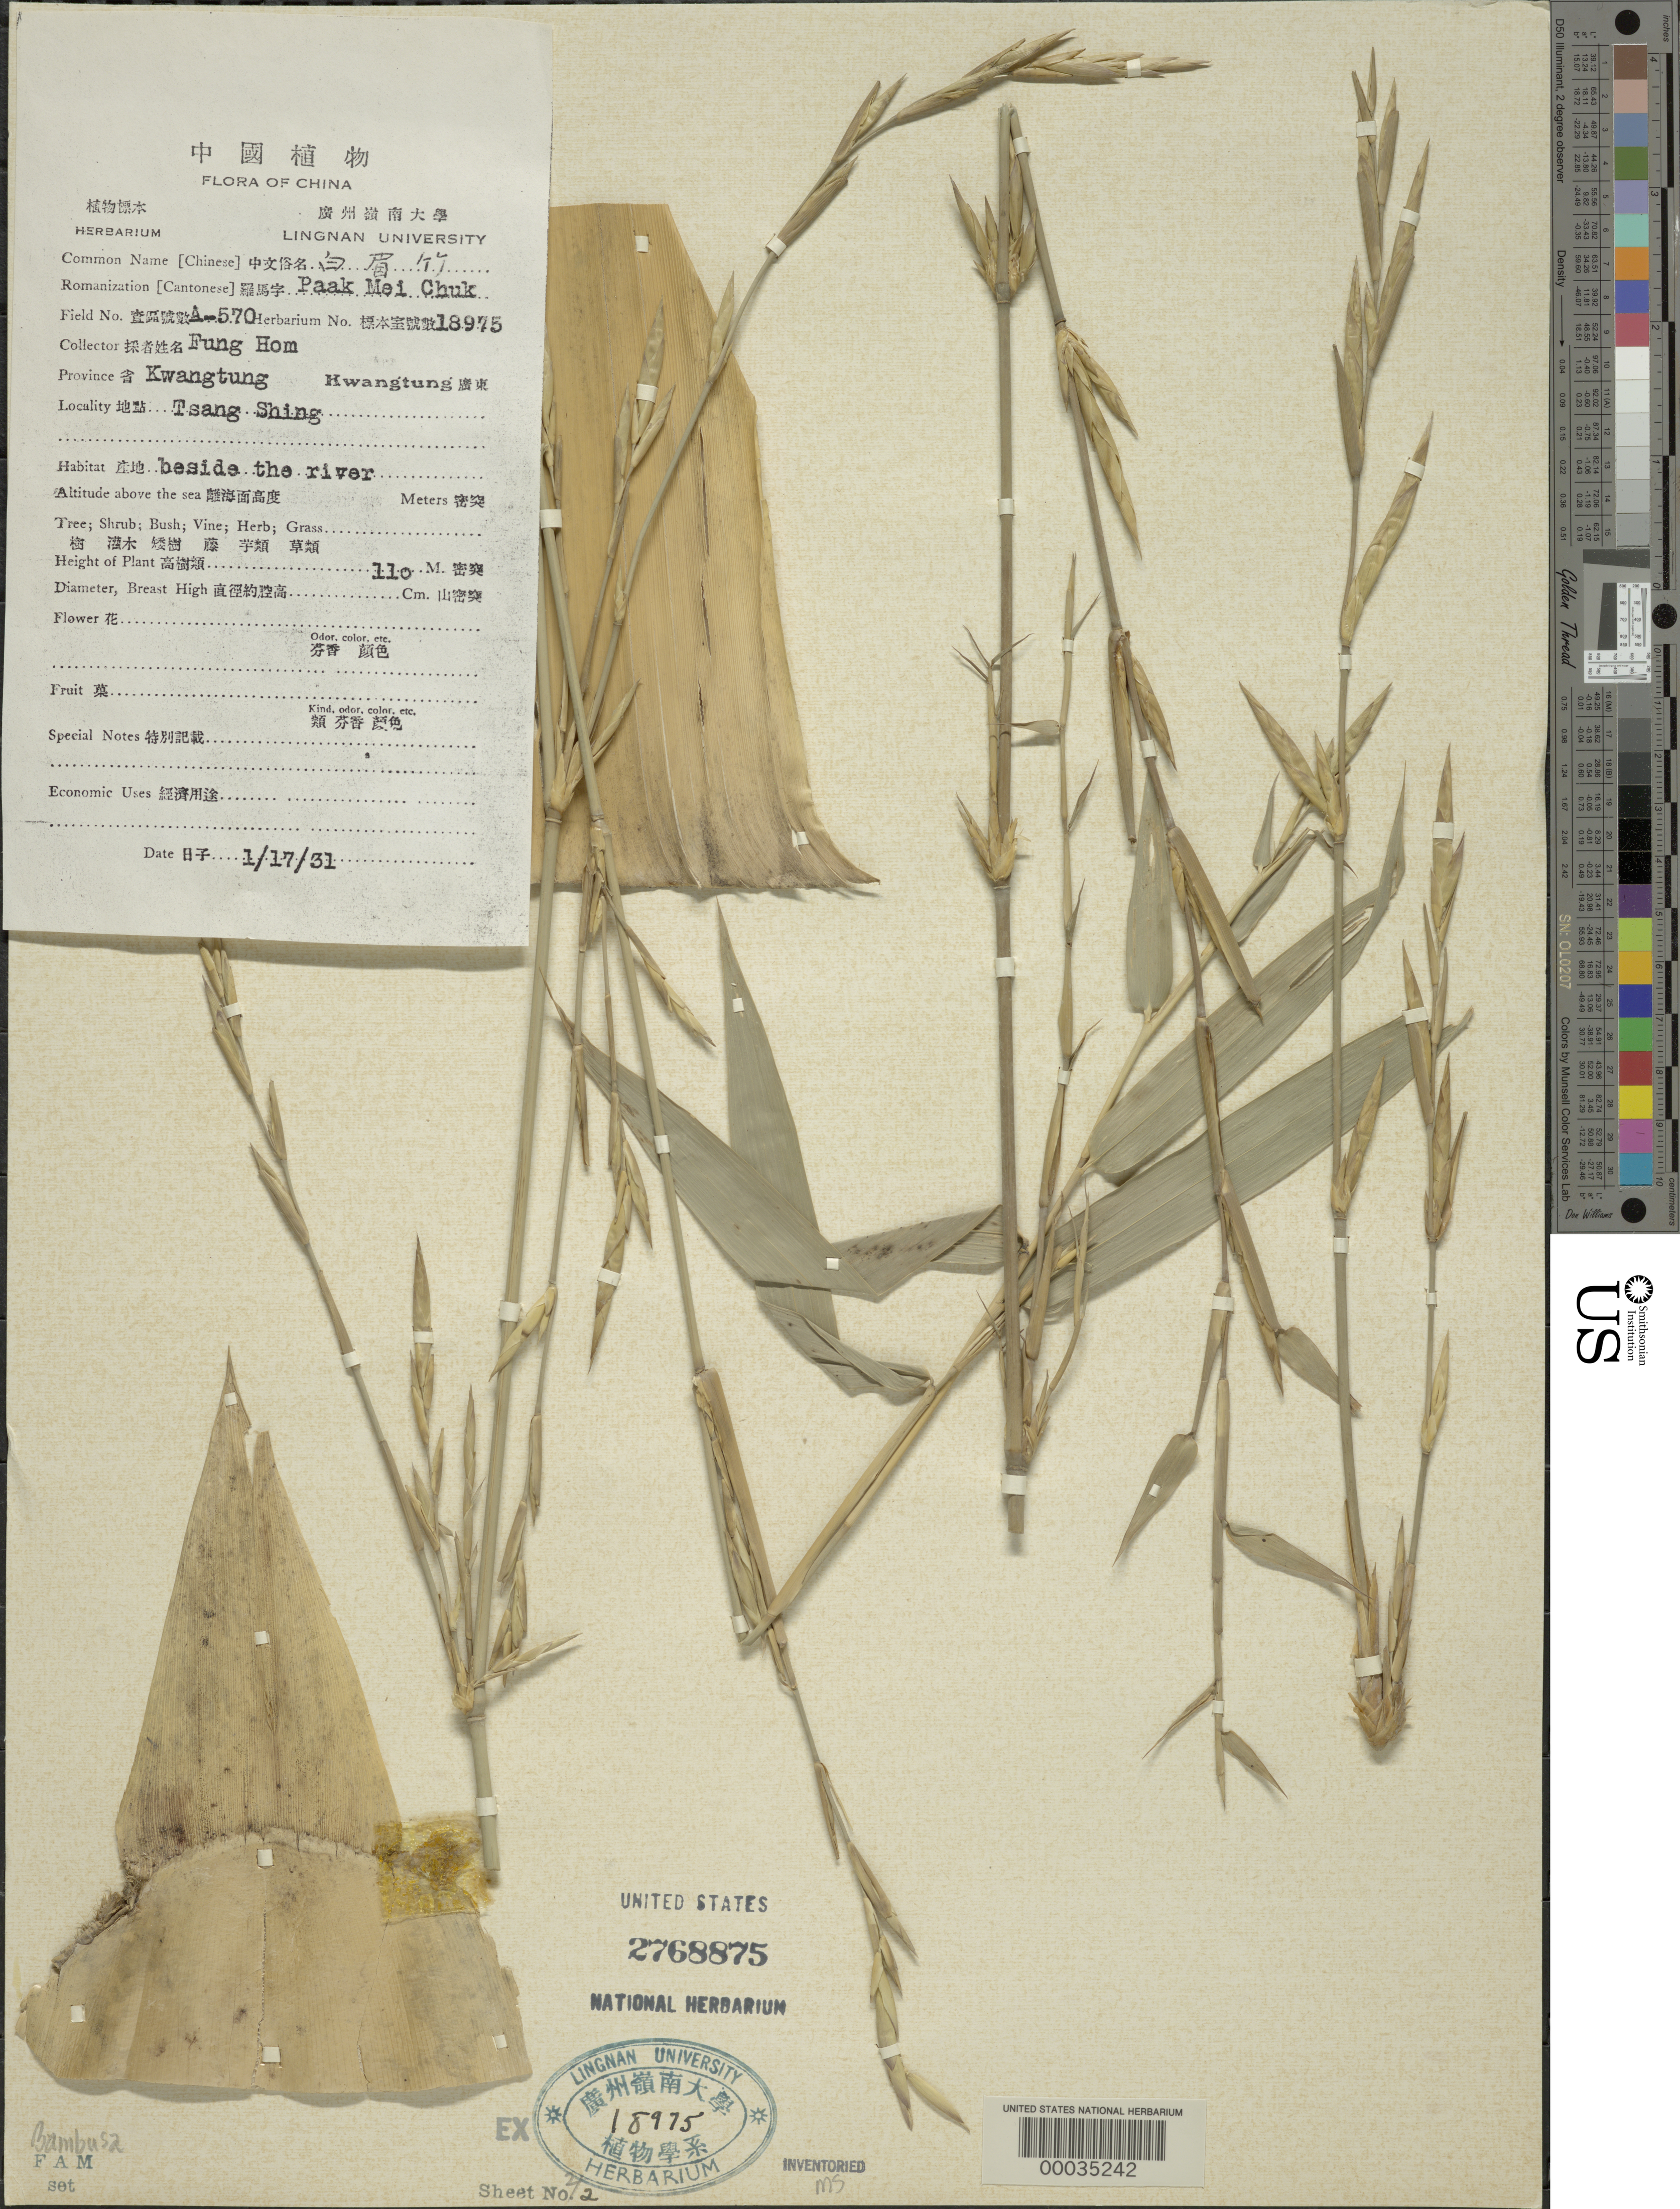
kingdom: Plantae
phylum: Tracheophyta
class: Liliopsida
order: Poales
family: Poaceae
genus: Bambusa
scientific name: Bambusa sp.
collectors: H. L. Fung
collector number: A-570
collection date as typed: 17 Jan 1931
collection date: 1931-01-17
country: China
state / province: Guangdong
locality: Tsang shing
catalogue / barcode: US 2768875